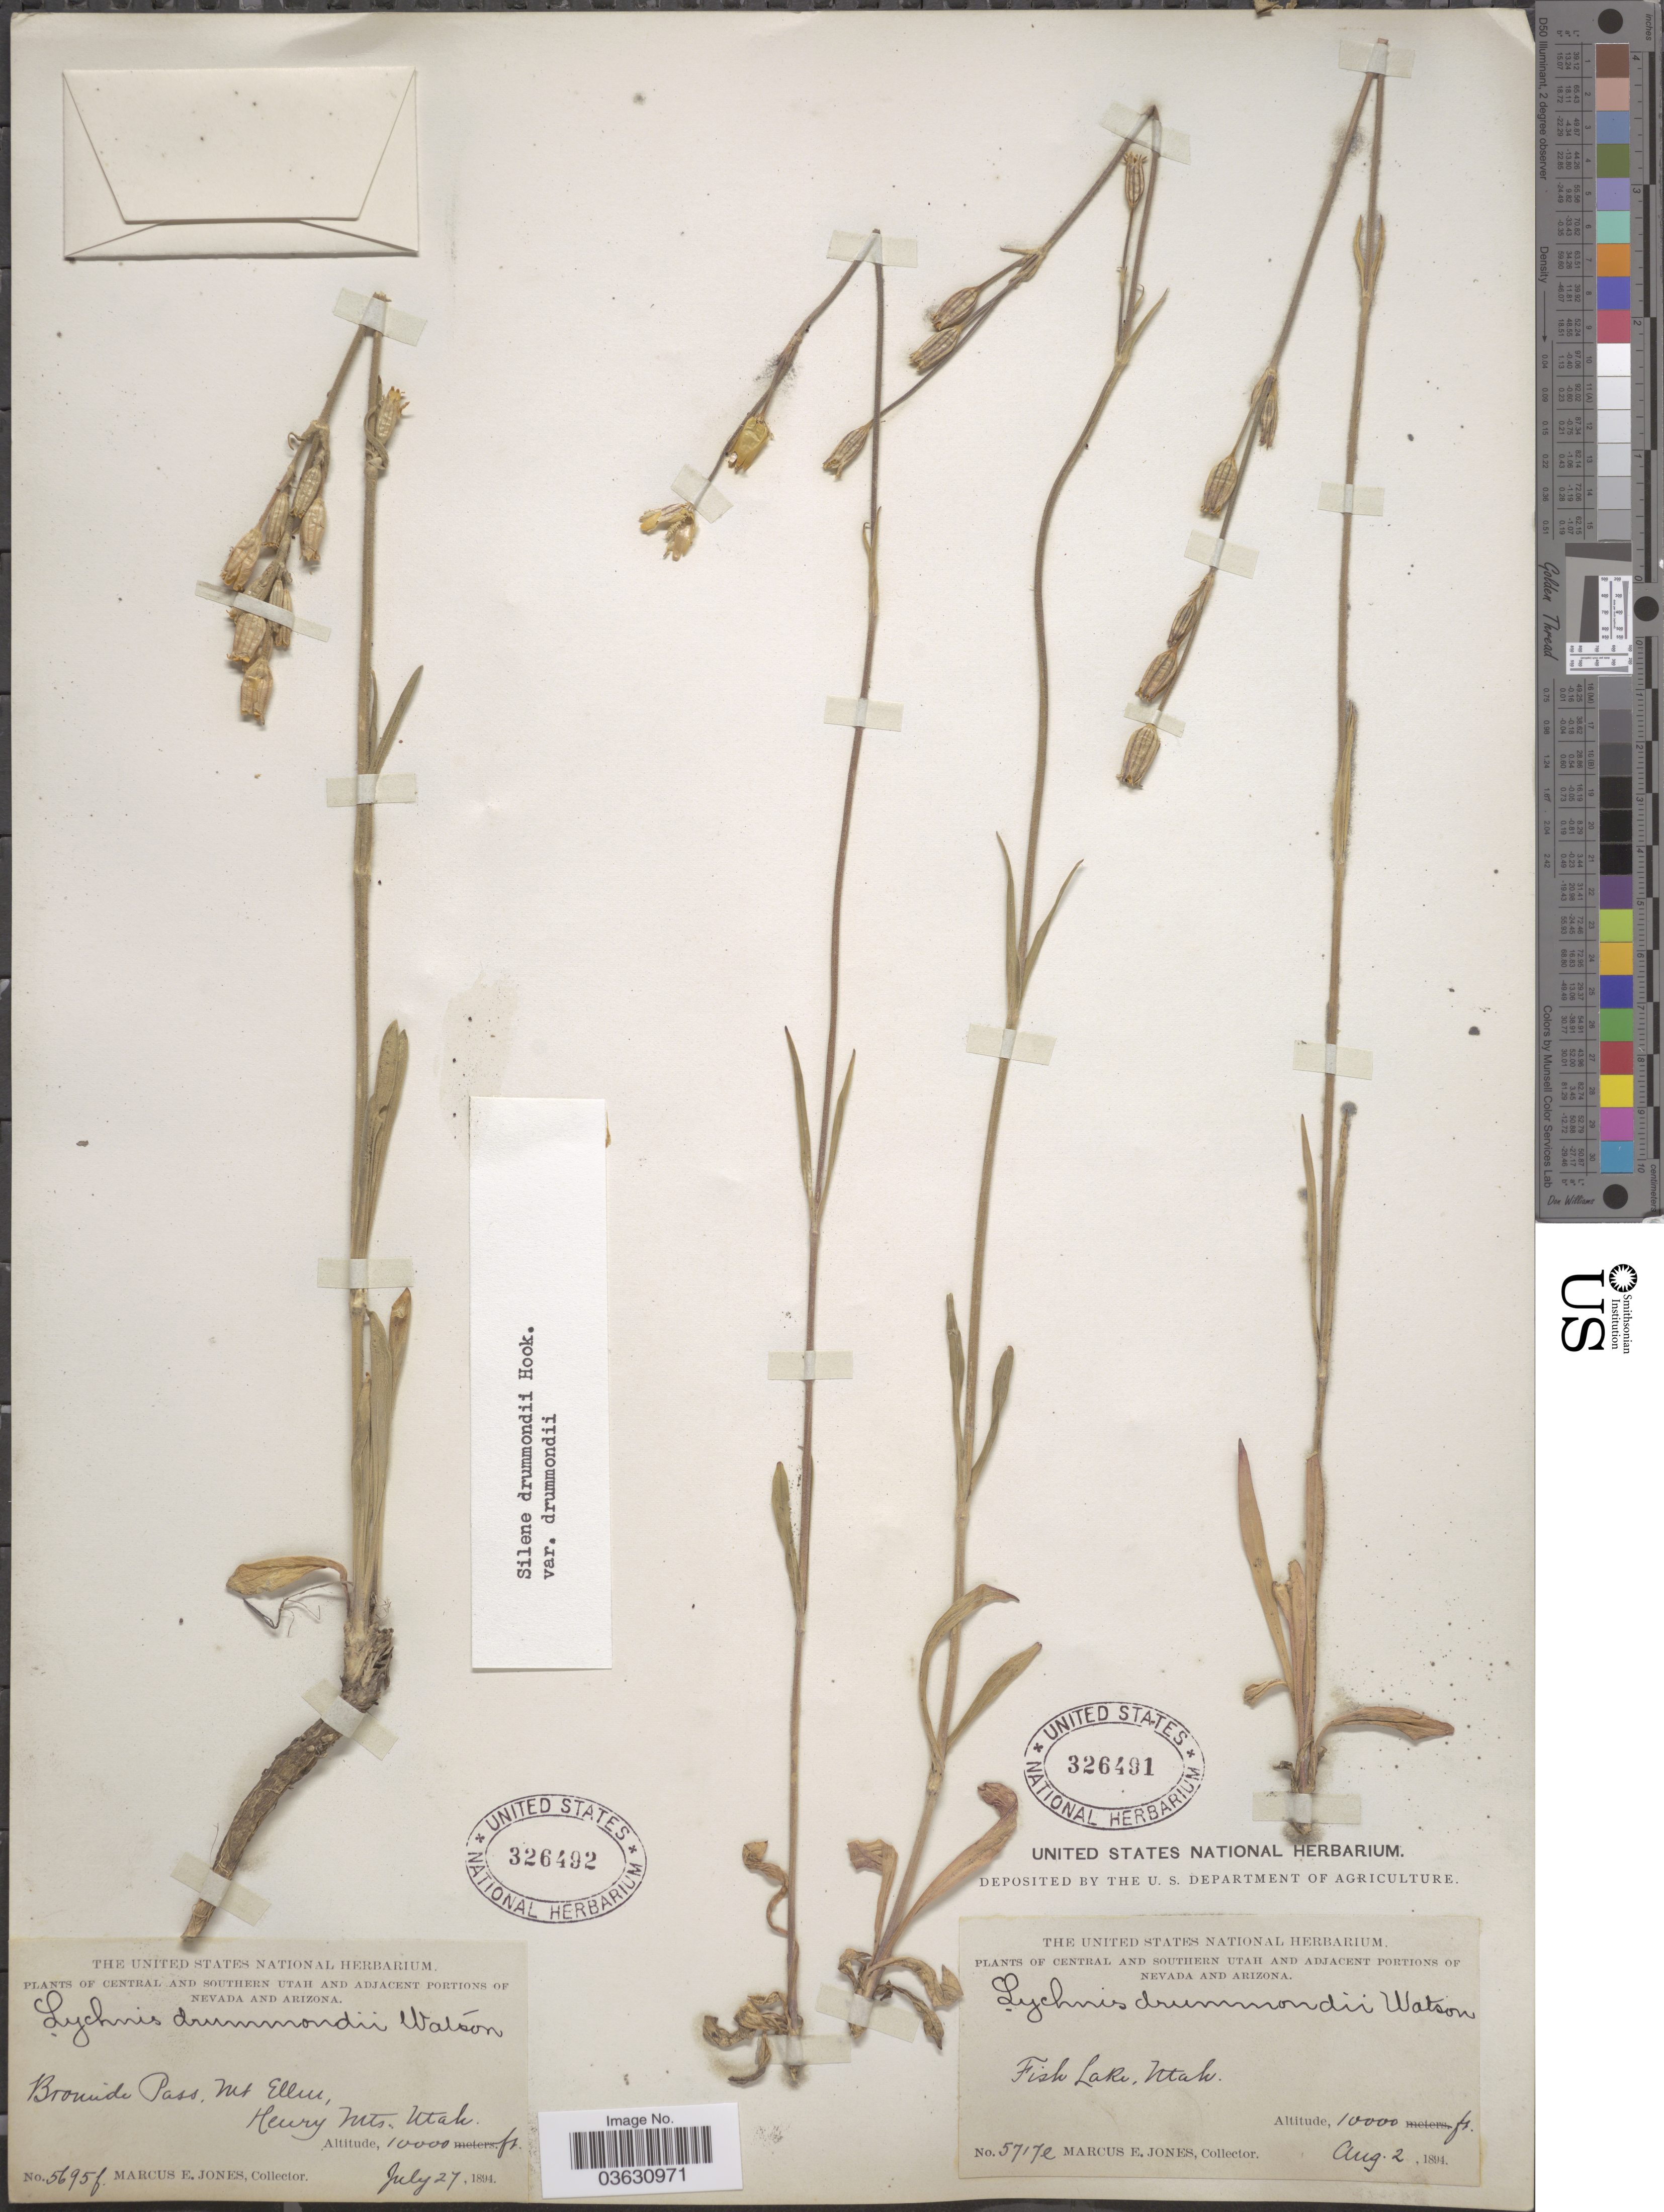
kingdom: Plantae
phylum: Tracheophyta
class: Magnoliopsida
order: Caryophyllales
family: Caryophyllaceae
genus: Silene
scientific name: Silene drummondii var. drummondii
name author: Hook.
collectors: M. E. Jones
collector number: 5717e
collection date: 1894-08-02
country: United States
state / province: Utah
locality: Central and Southern Utah. Fish Lake.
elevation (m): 3048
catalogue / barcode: US 326491-2